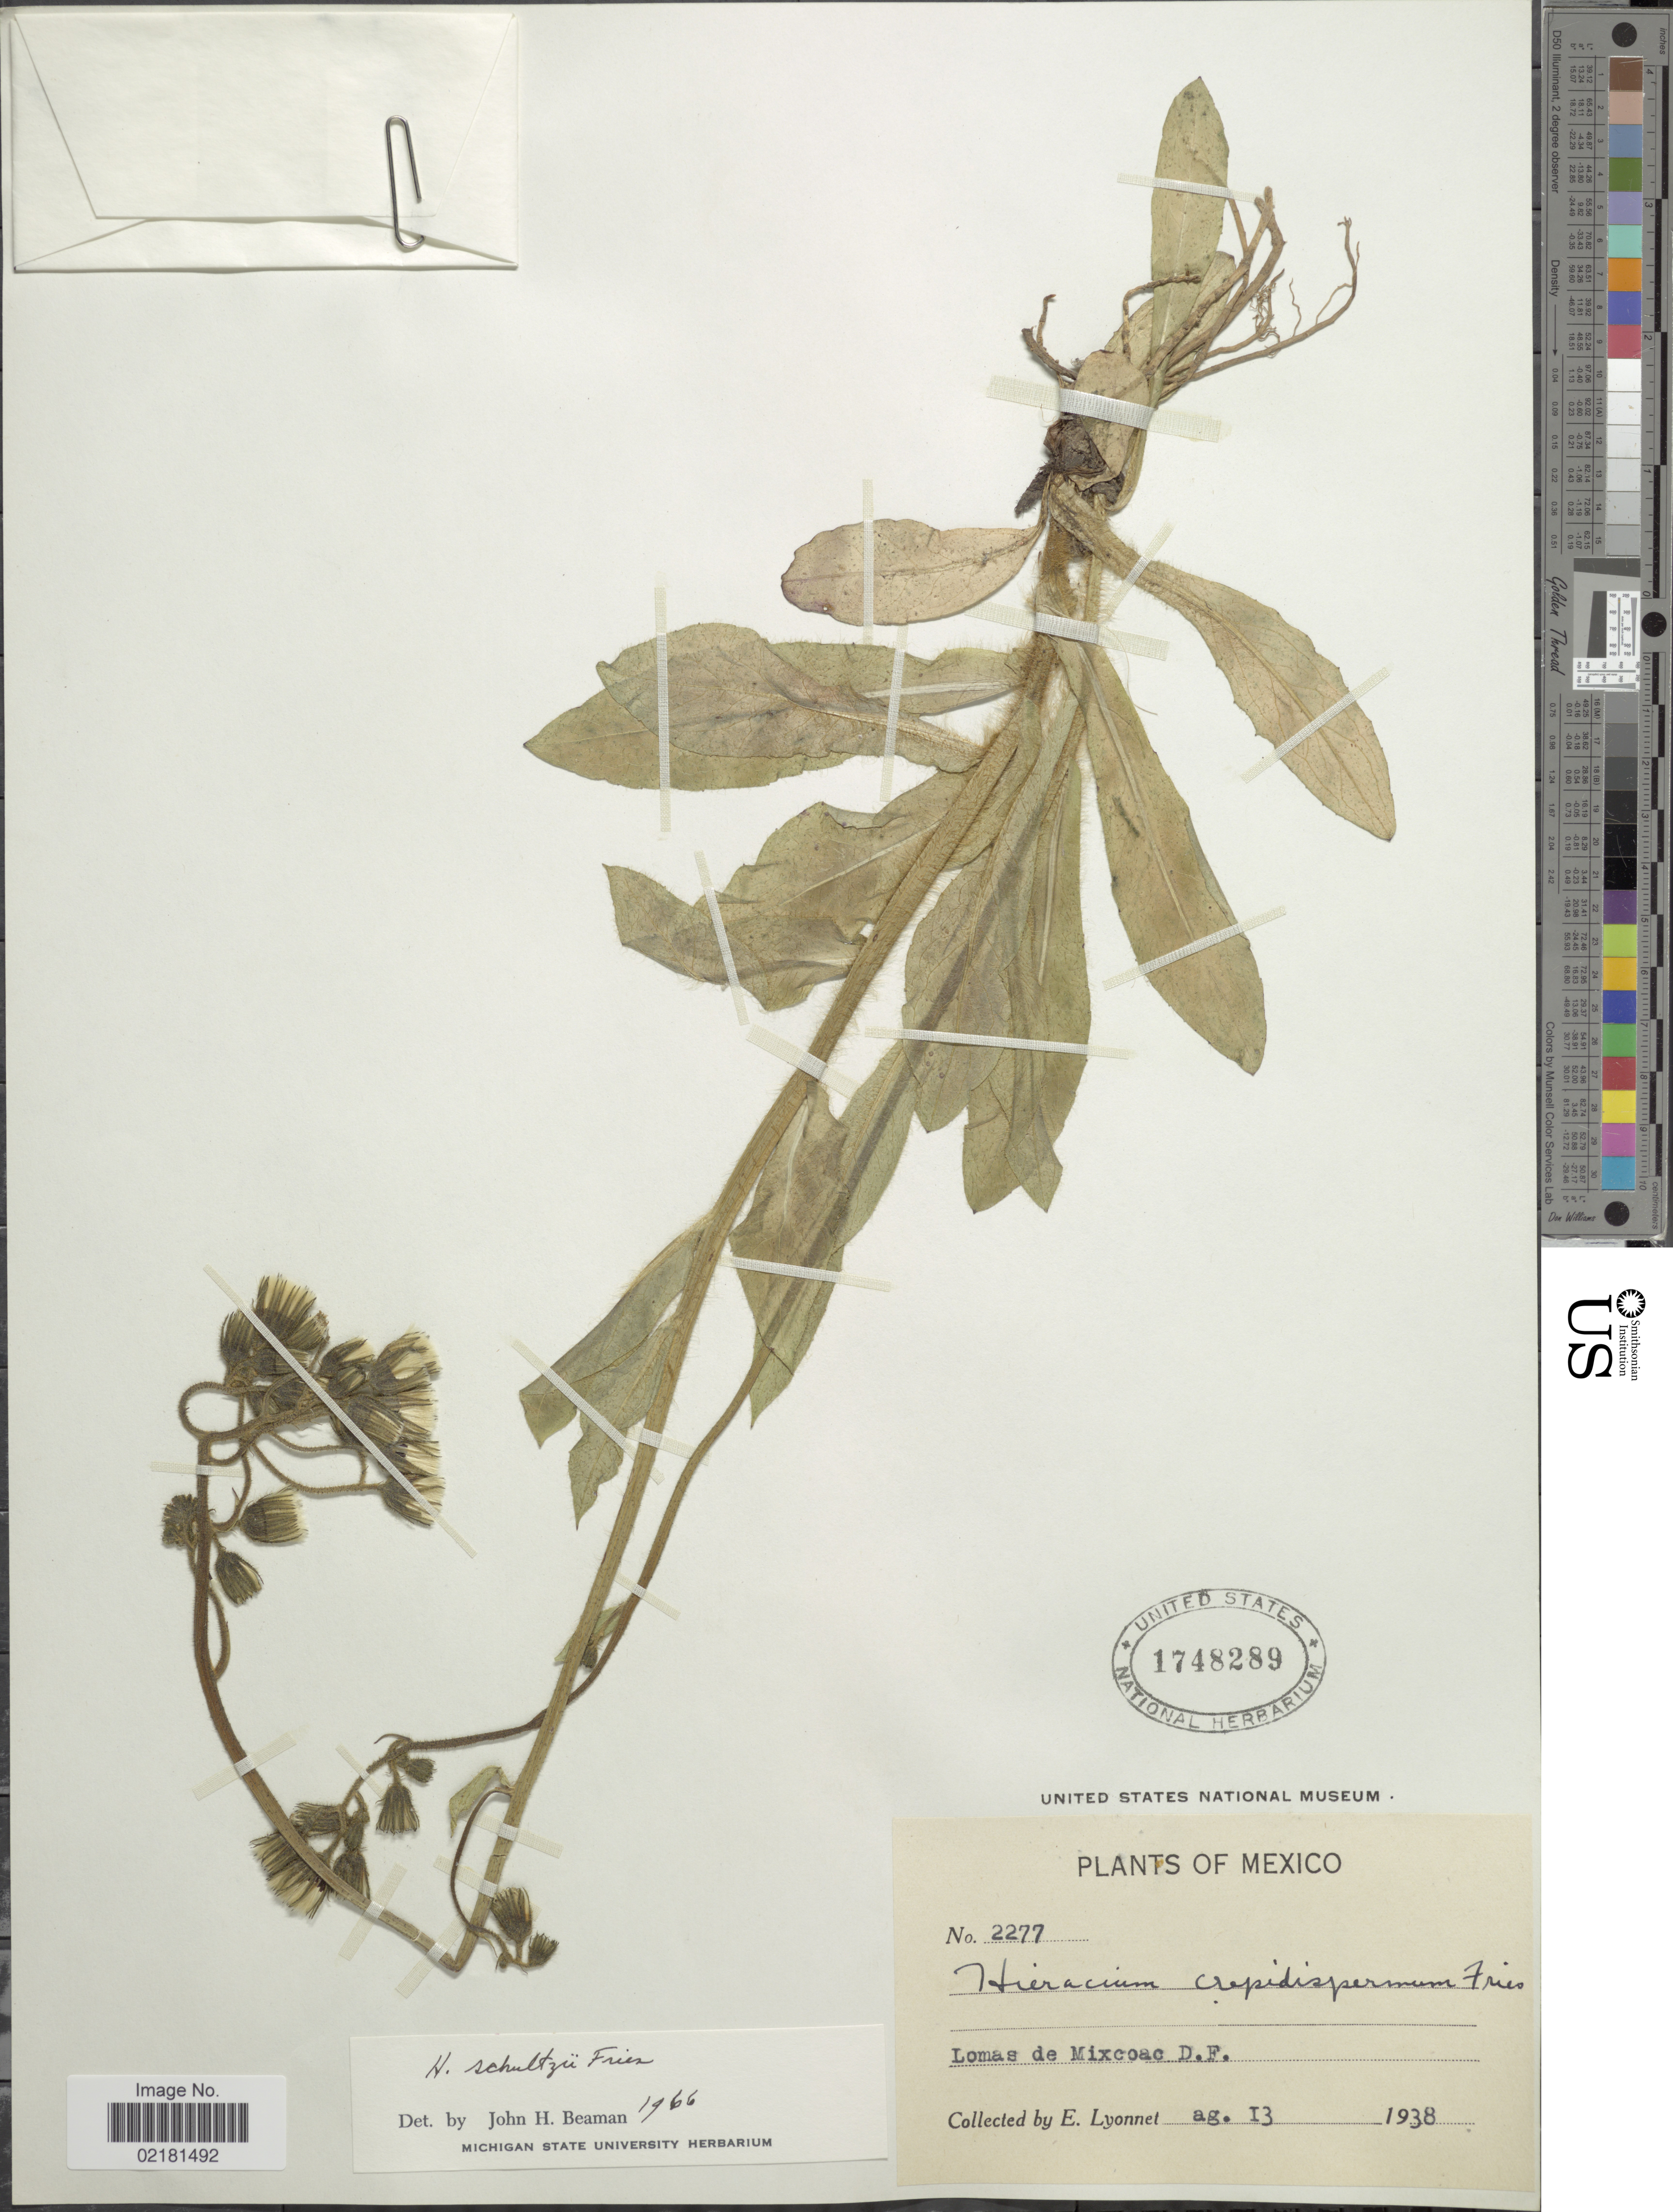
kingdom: Plantae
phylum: Tracheophyta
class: Magnoliopsida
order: Asterales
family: Asteraceae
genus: Hieracium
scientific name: Hieracium schultzii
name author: Fr.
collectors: E. Lyonnet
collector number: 2277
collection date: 1938-08-13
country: Mexico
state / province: Distrito Federal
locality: Lomas de Mixcoac.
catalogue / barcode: US 1748289